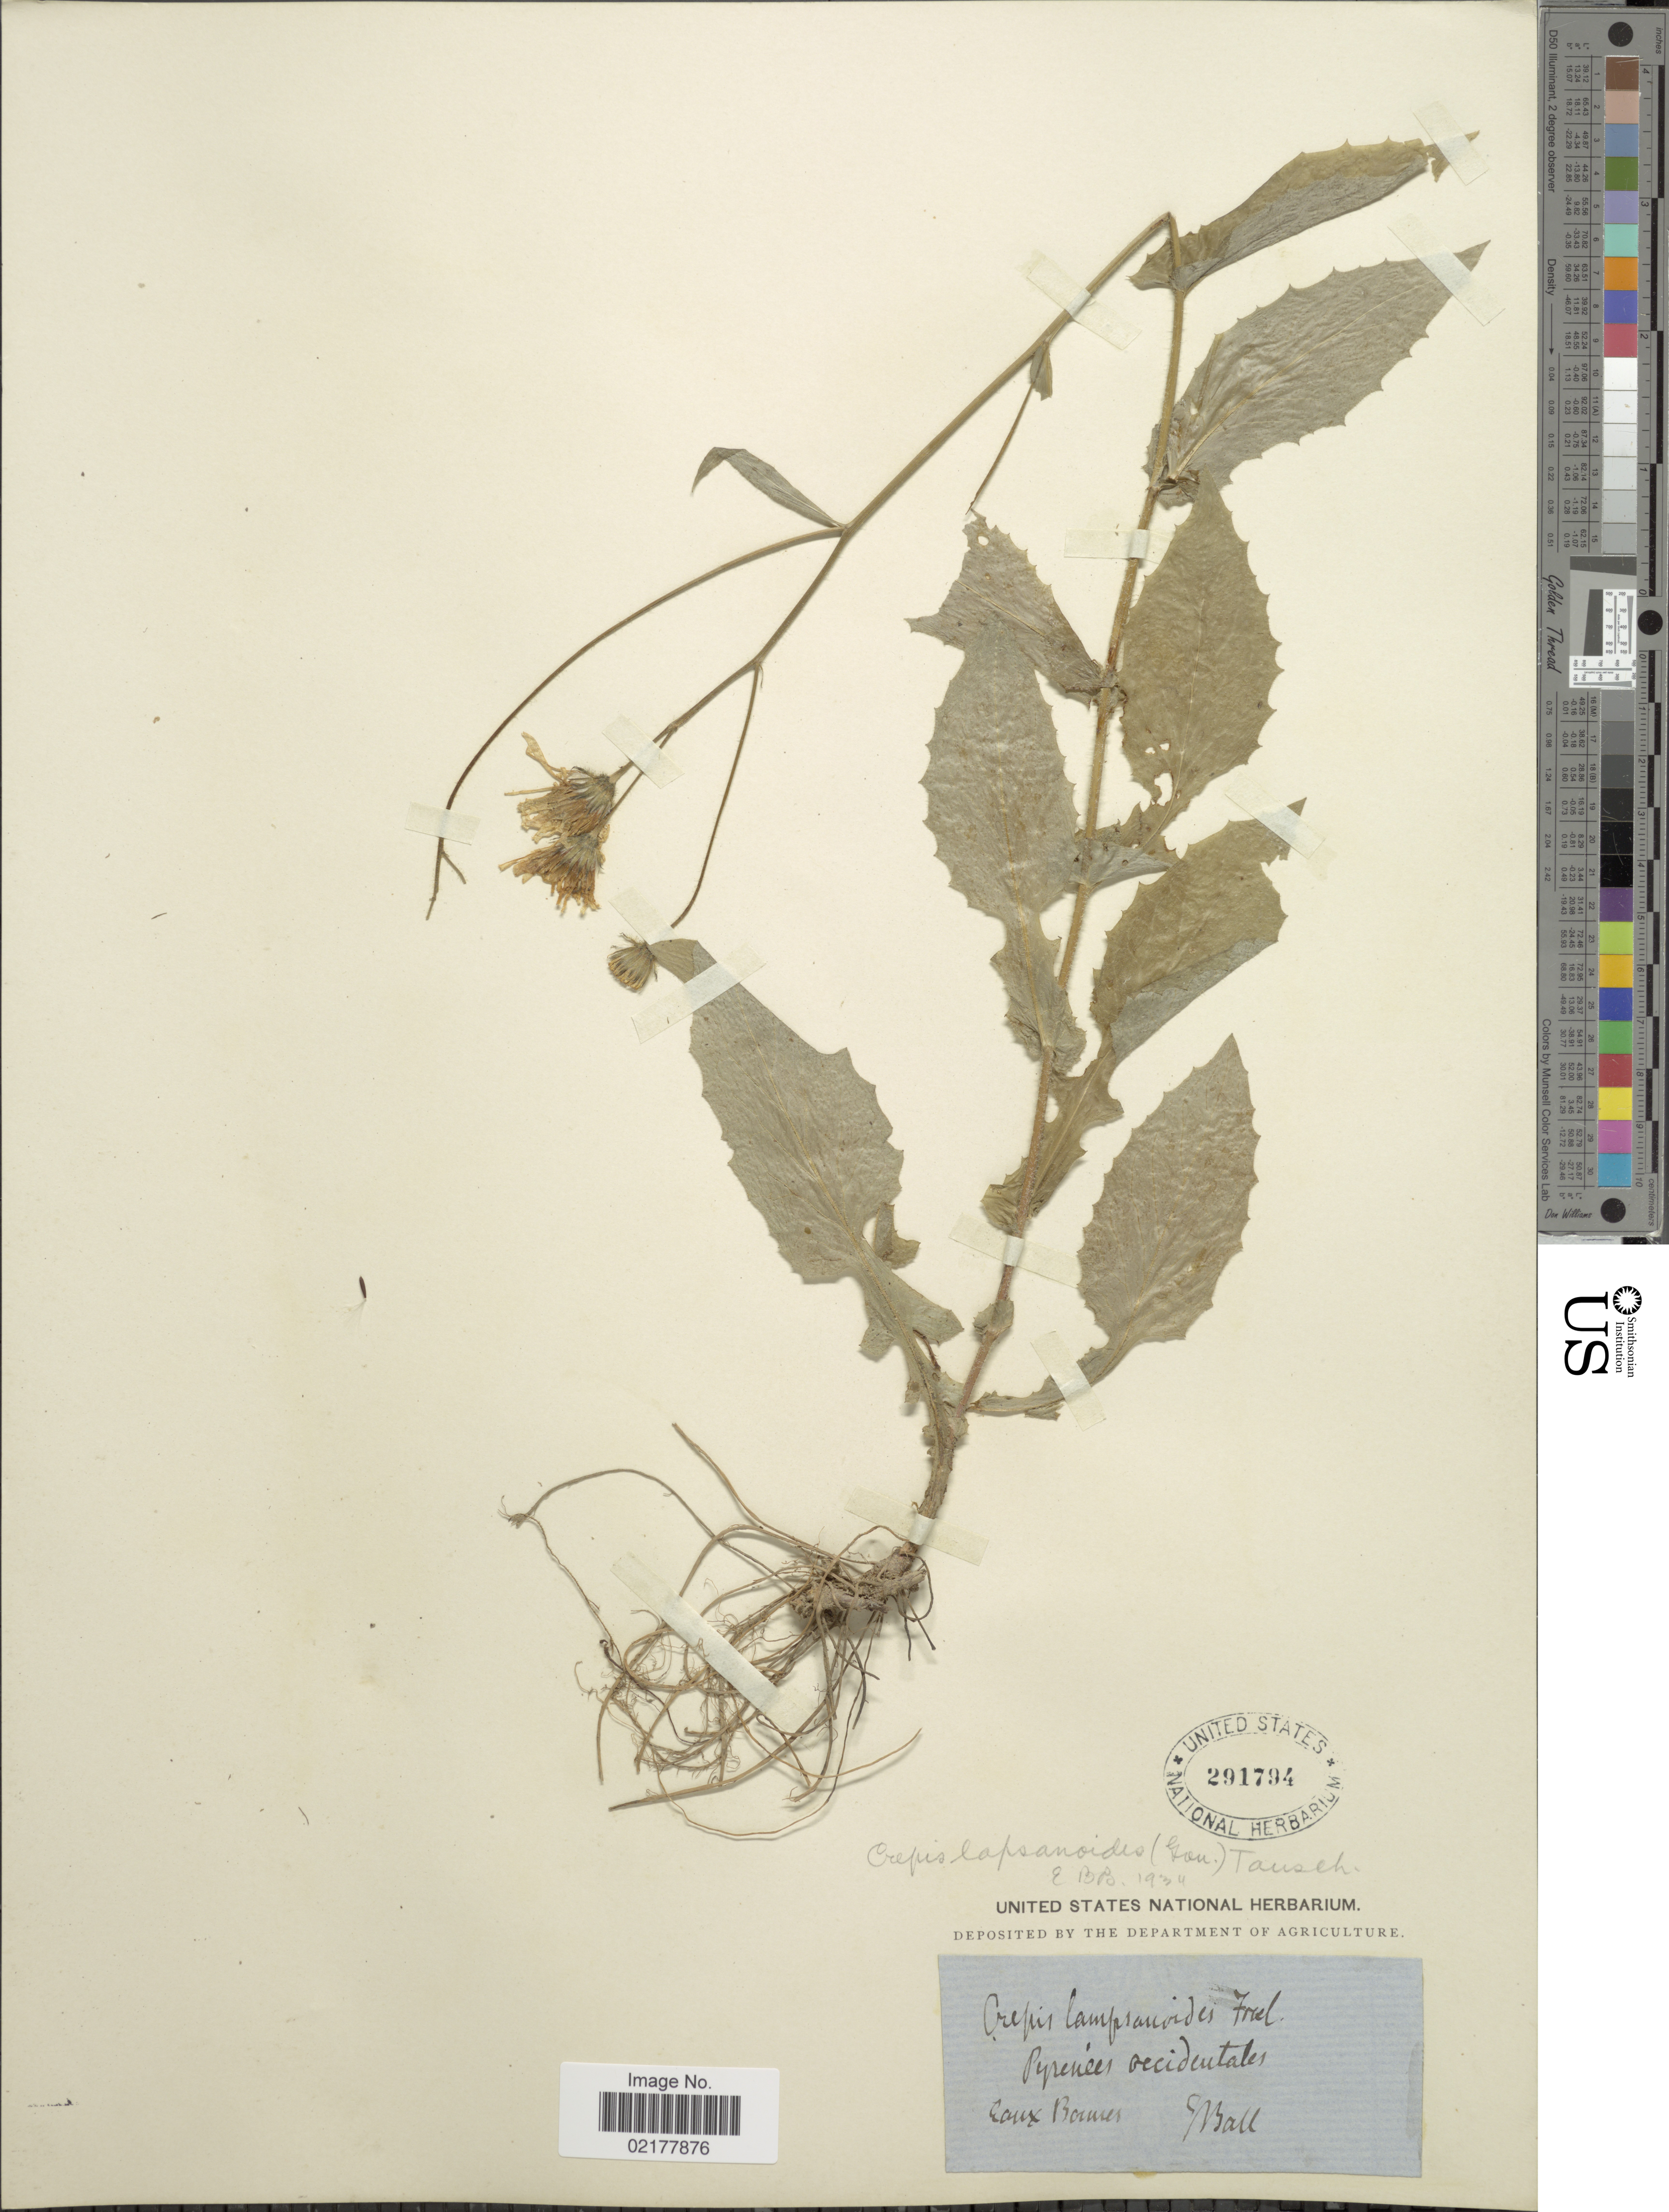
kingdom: Plantae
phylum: Tracheophyta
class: Magnoliopsida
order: Asterales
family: Asteraceae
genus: Crepis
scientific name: Crepis lampsanoides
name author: (Gouan) Tausch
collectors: J. Ball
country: France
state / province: Nouvelle-Aquitaine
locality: Pyrenées occidentales. Eaux Bonnes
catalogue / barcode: US 291794